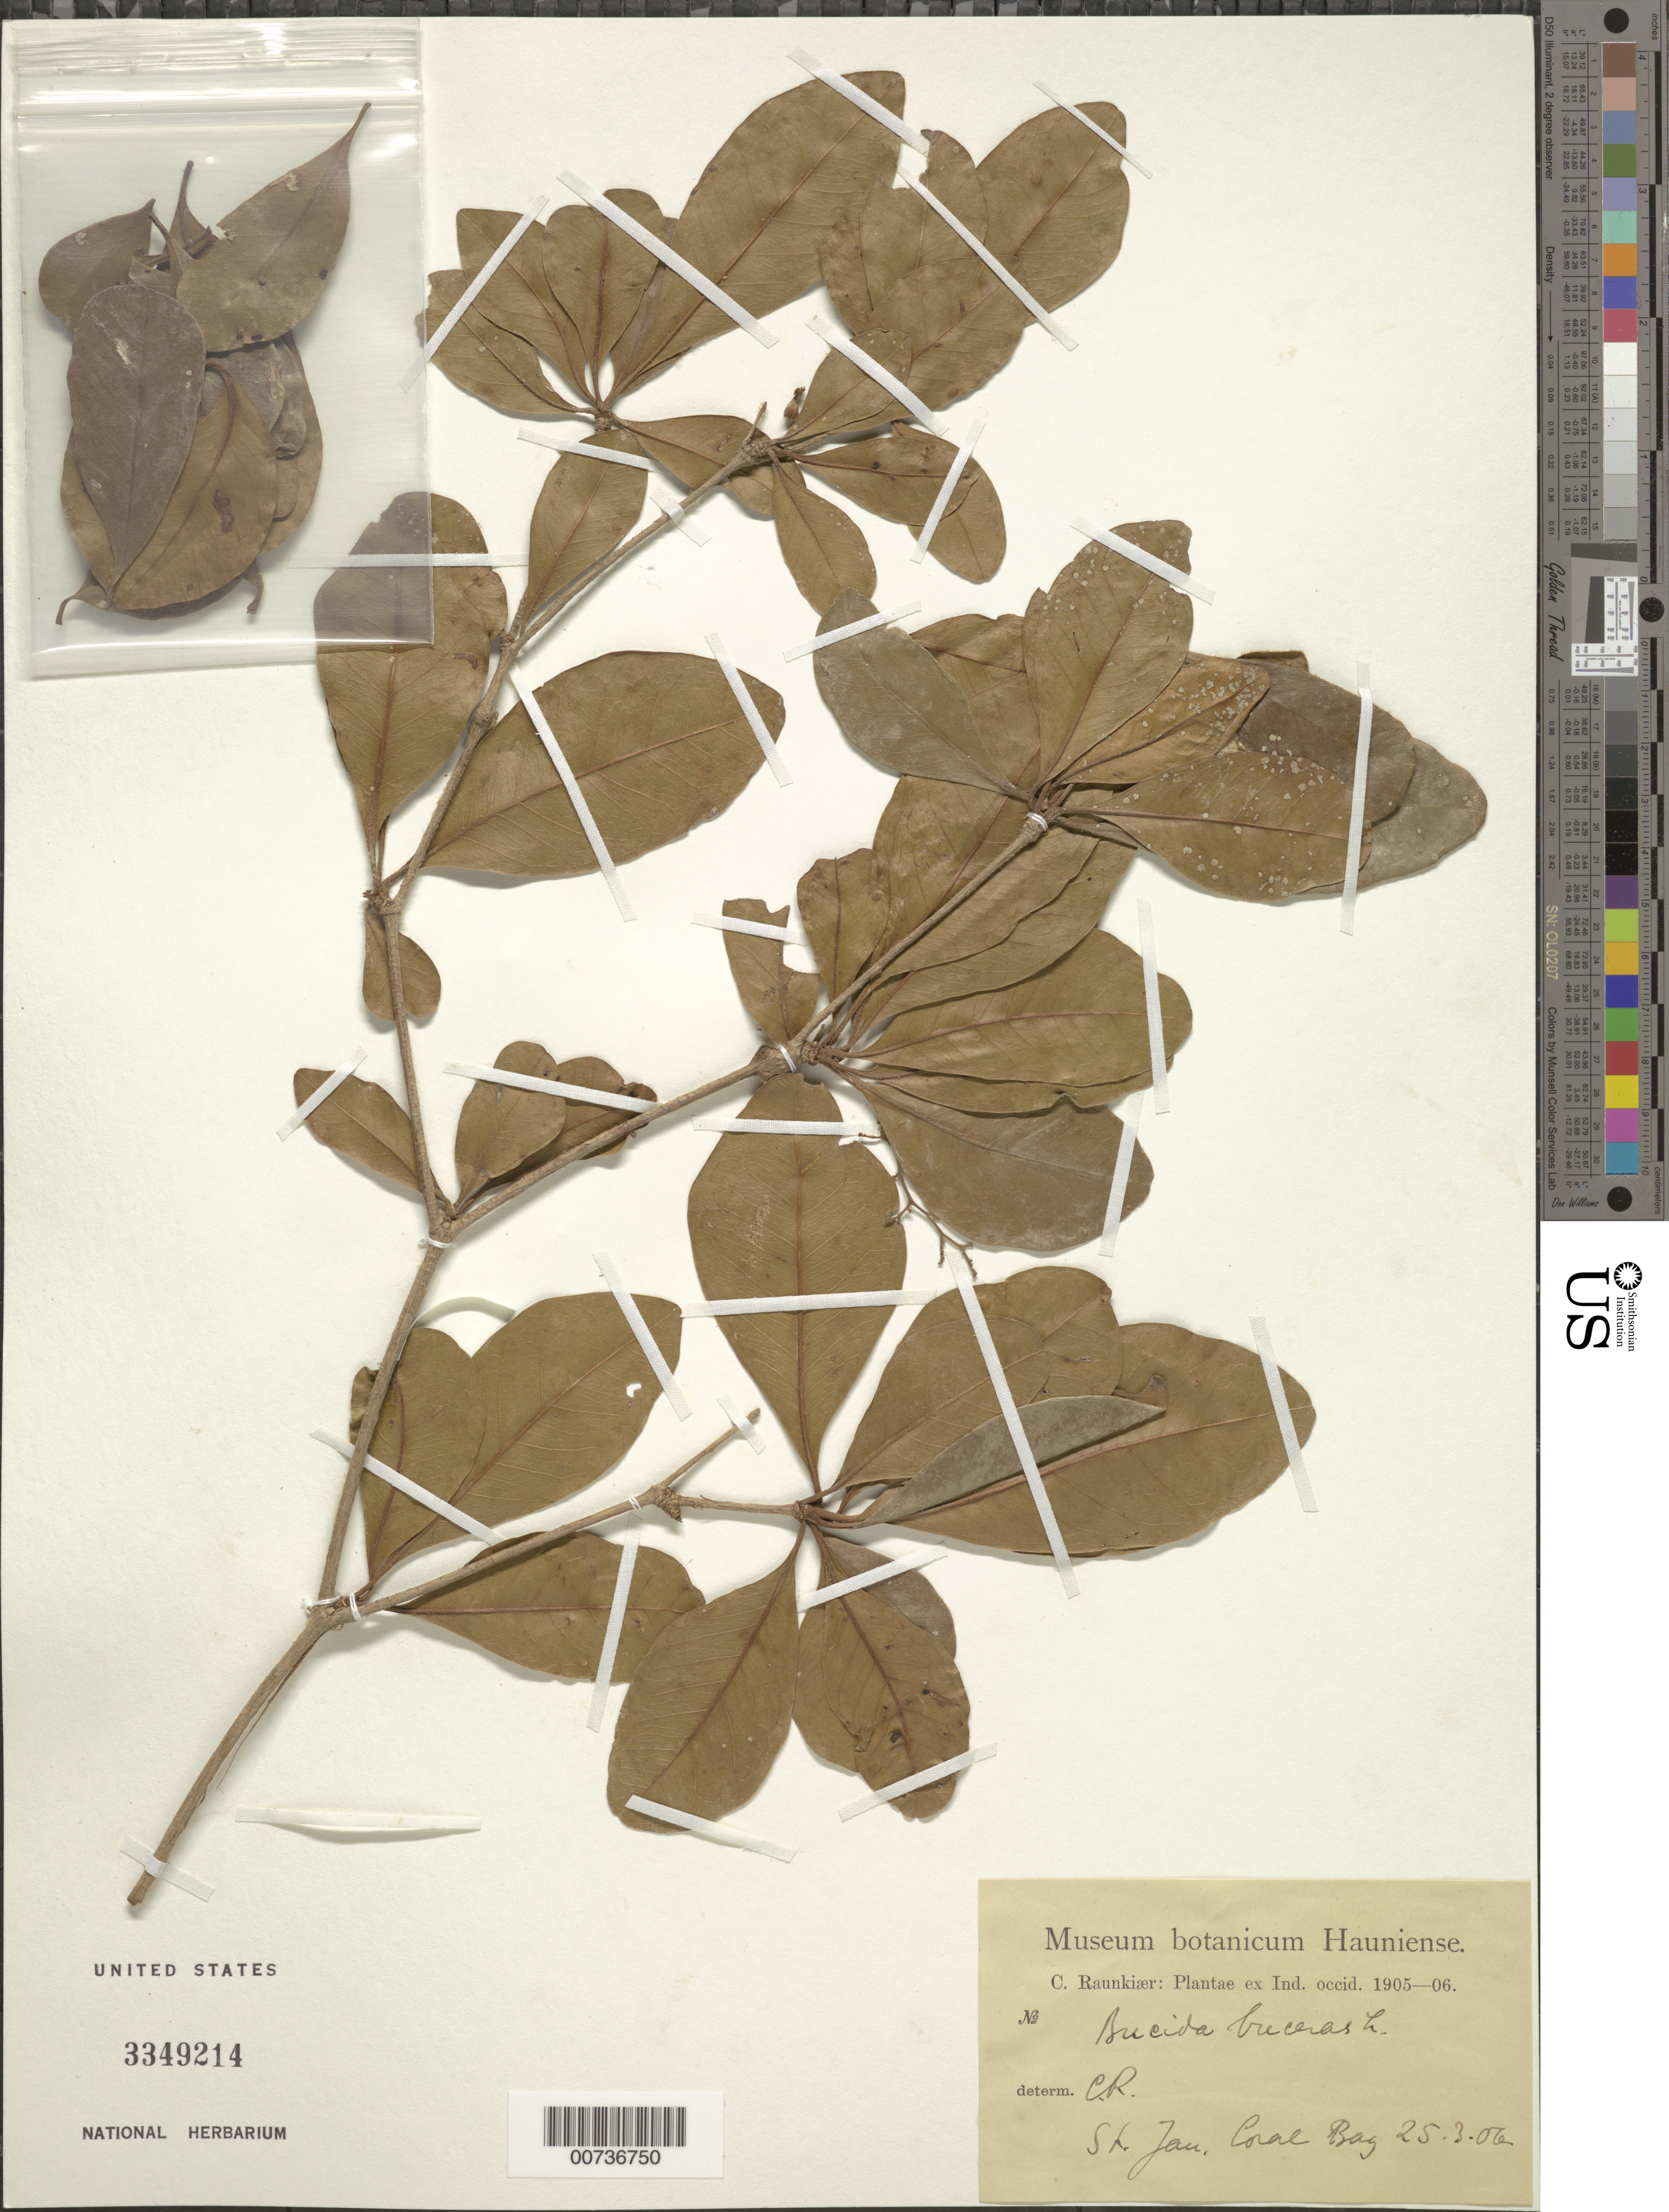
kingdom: Plantae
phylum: Tracheophyta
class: Magnoliopsida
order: Myrtales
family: Combretaceae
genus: Terminalia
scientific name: Terminalia buceras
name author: (L.) C. Wright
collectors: C. Raunkiær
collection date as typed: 25 Mar 1906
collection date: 1906-03-25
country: U.S. Virgin Islands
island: St. John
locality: Coral Bay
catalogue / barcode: US 3349214